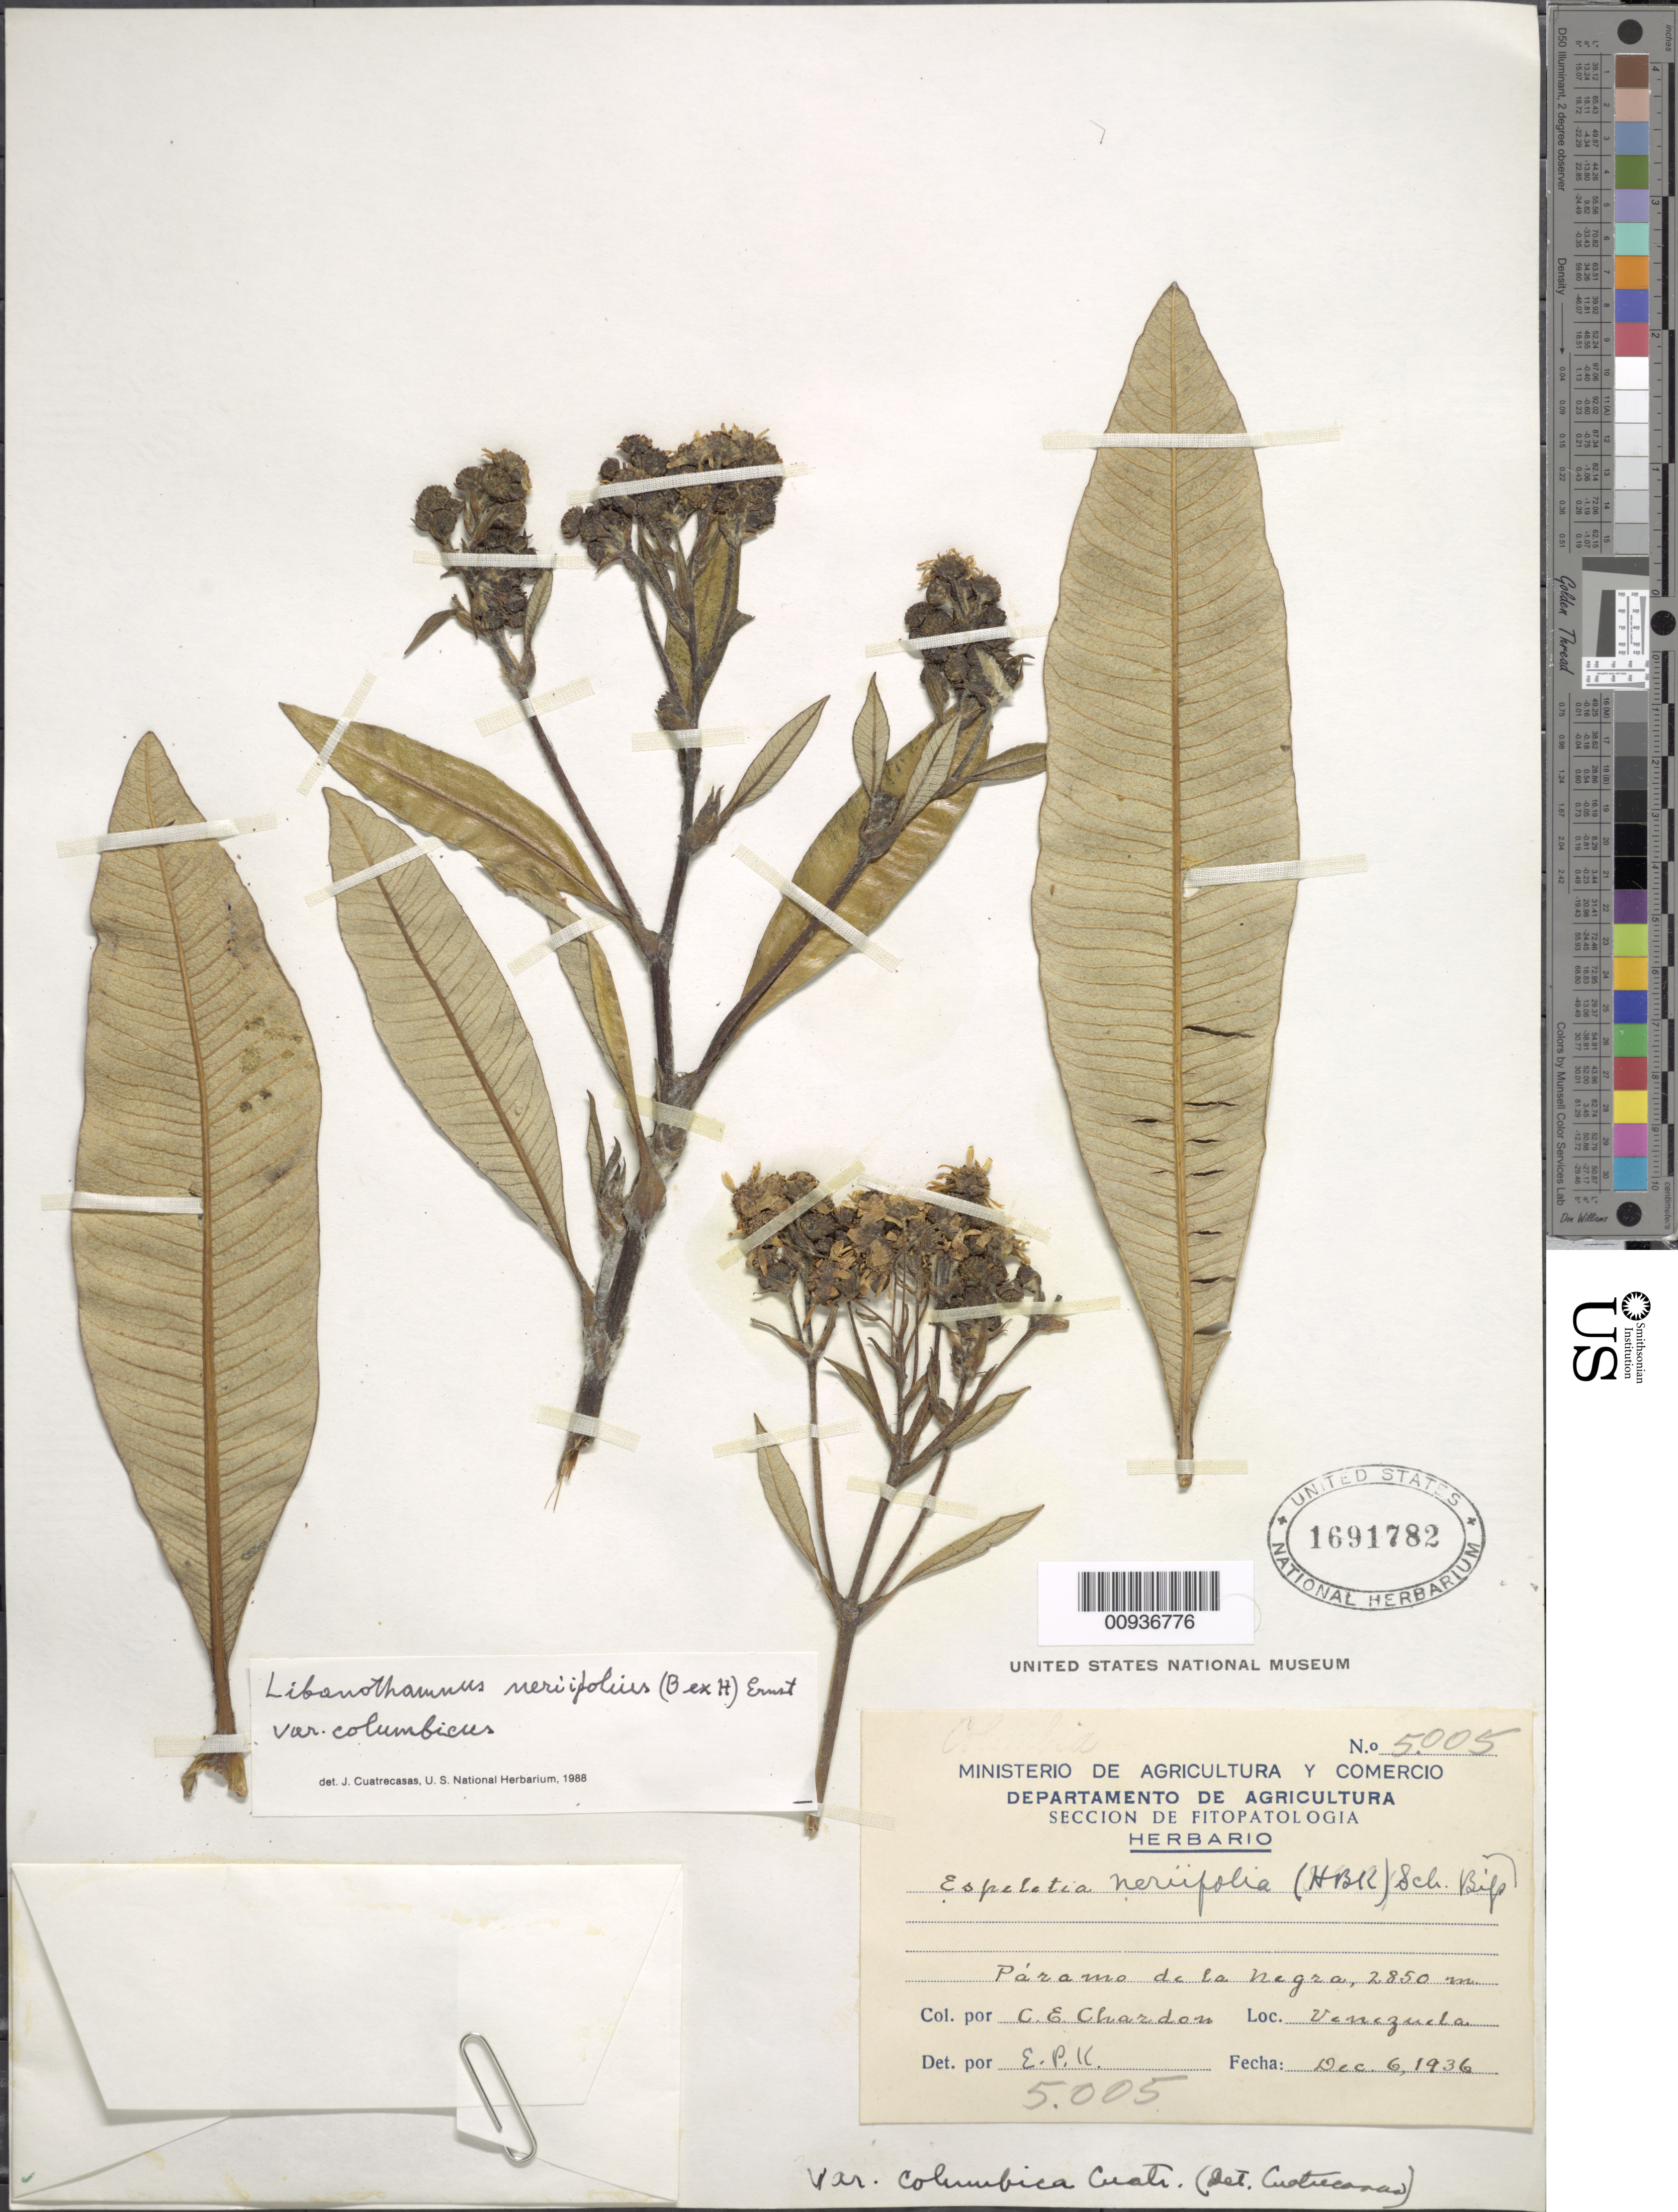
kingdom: Plantae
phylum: Tracheophyta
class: Magnoliopsida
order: Asterales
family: Asteraceae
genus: Libanothamnus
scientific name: Libanothamnus neriifolius var. columbicus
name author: (Cuatrec.) Cuatrec.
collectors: C. E. Chardón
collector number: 5005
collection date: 1936-12-06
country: Venezuela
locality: Páramo de La Negra.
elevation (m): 2850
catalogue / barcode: US 1691782